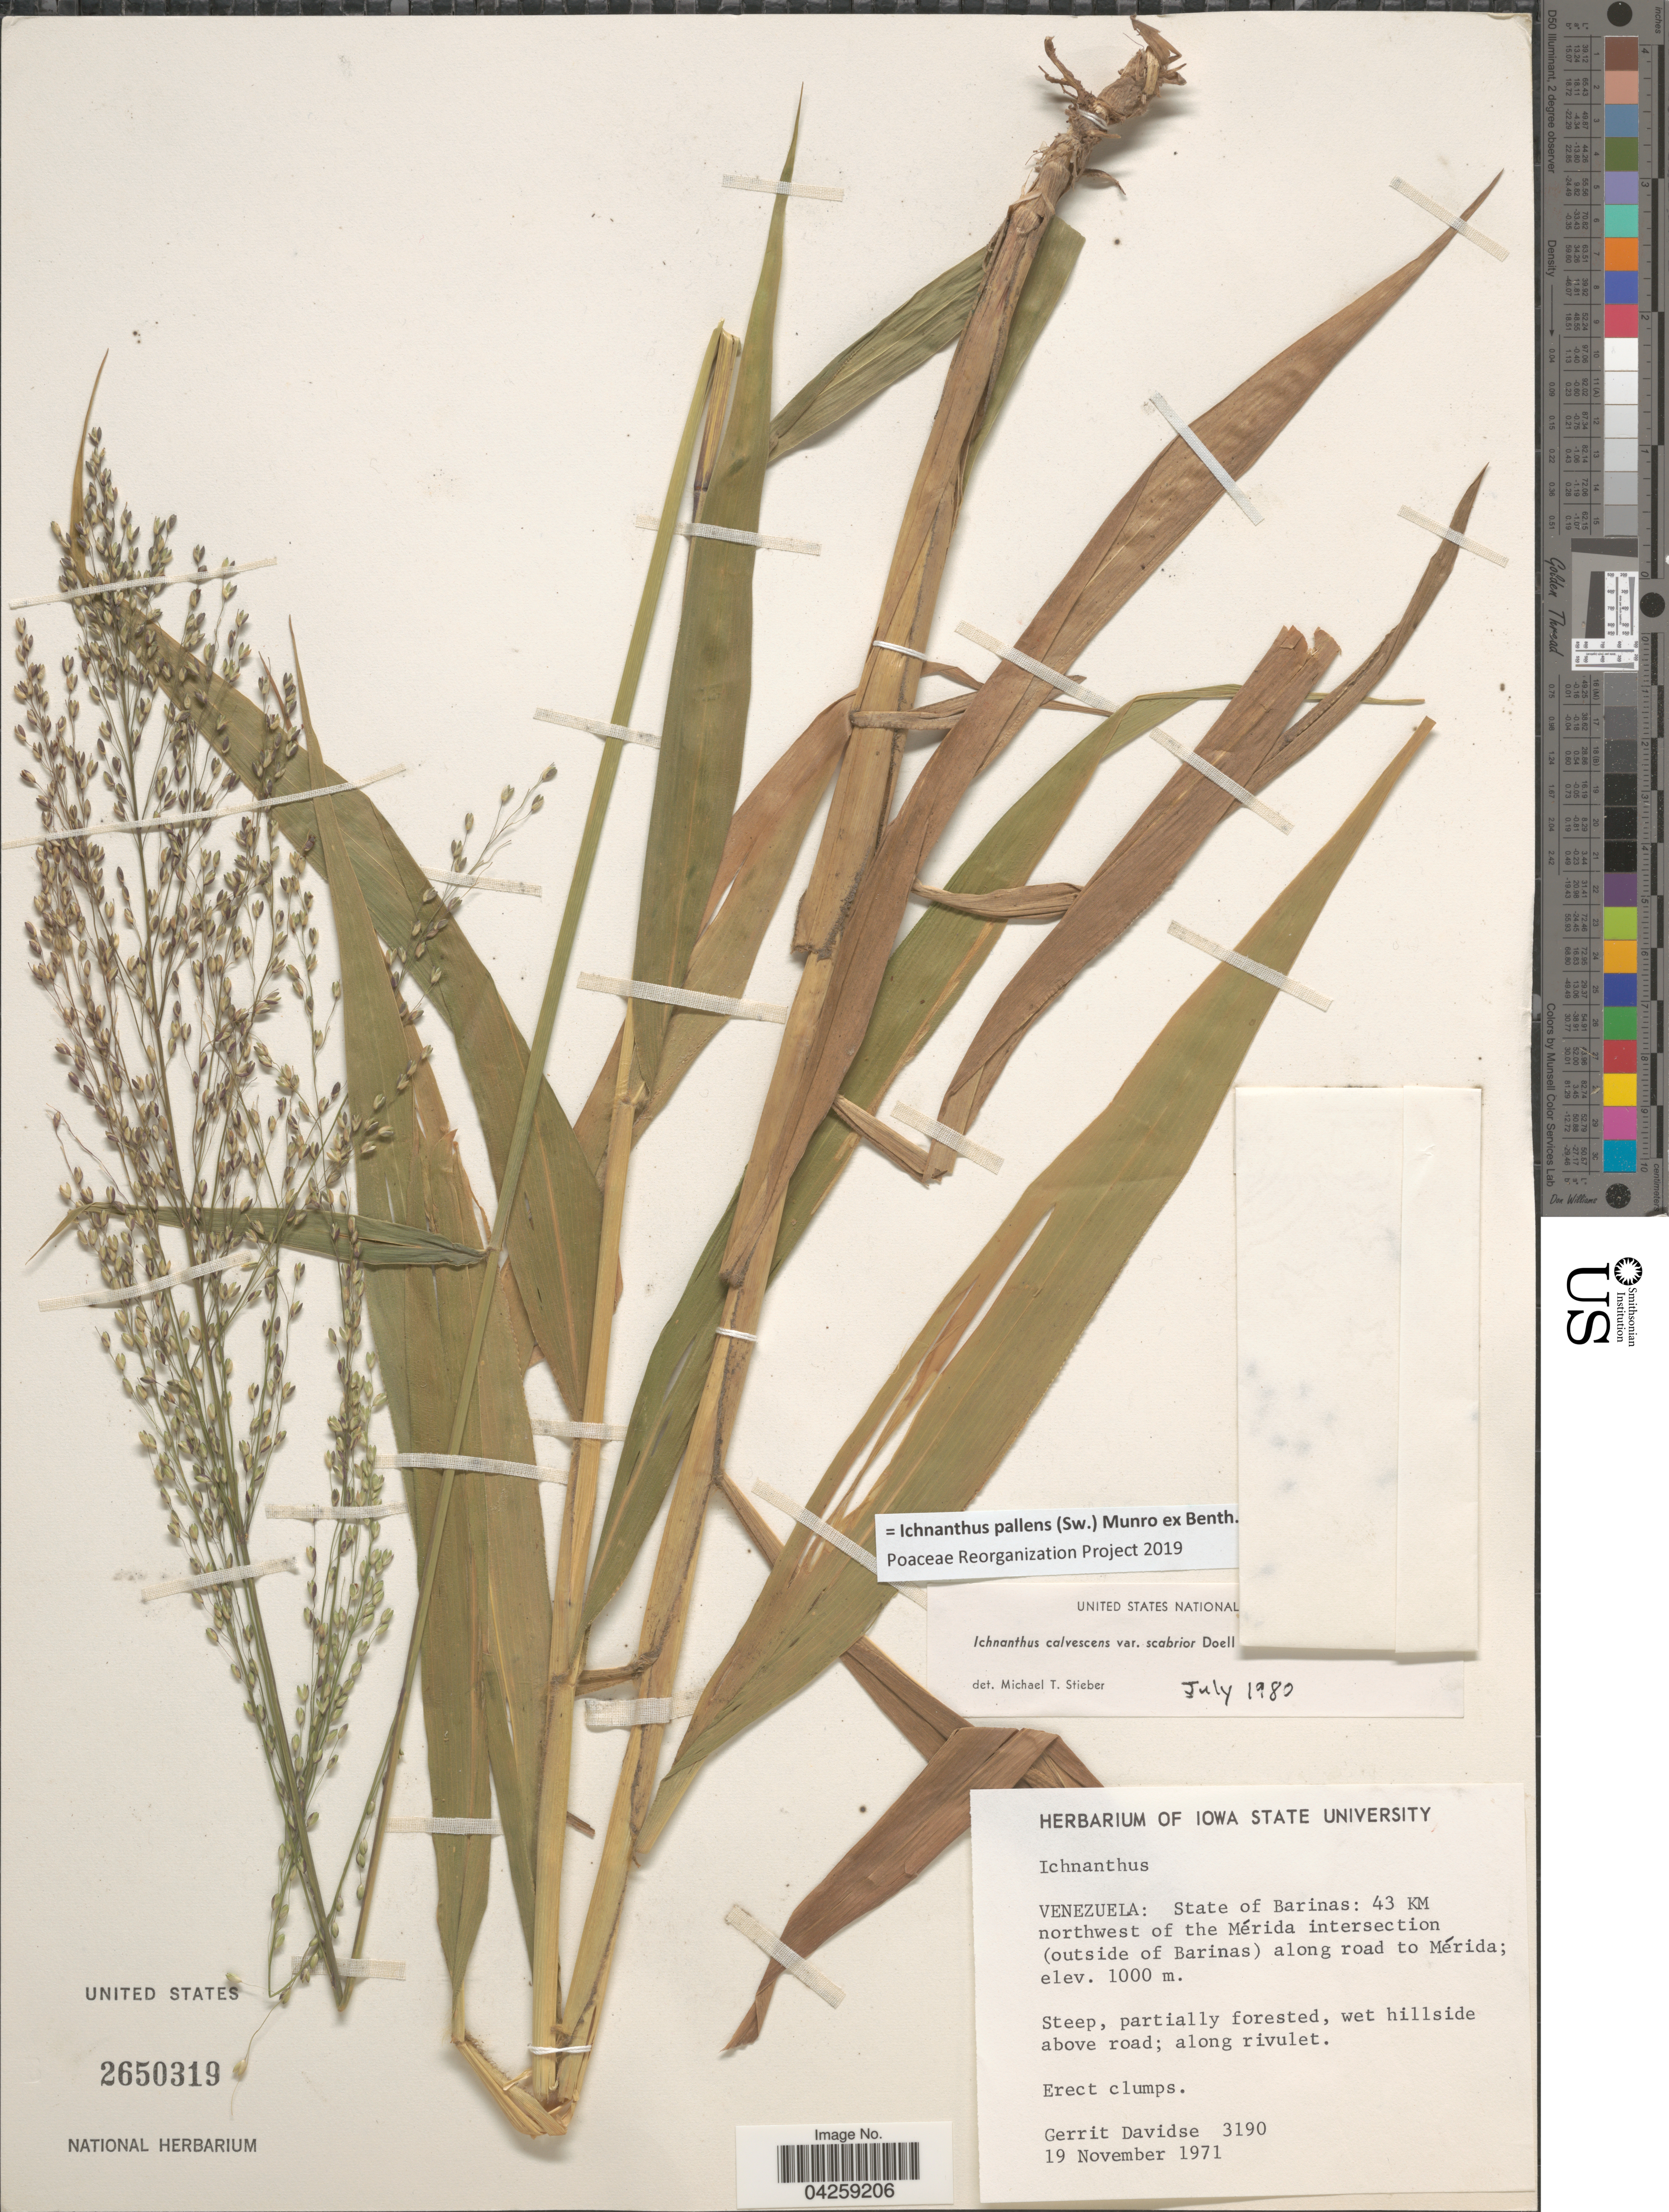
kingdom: Plantae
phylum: Tracheophyta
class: Liliopsida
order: Poales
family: Poaceae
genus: Ichnanthus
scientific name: Ichnanthus pallens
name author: (Sw.) Munro ex Benth.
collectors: G. Davidse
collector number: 3190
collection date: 1971-11-19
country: Venezuela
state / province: Barinas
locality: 43 Km northwest of the Mérida intersection (outside of Barinas) along road to Mérida.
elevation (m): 1000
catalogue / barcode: US 2650319